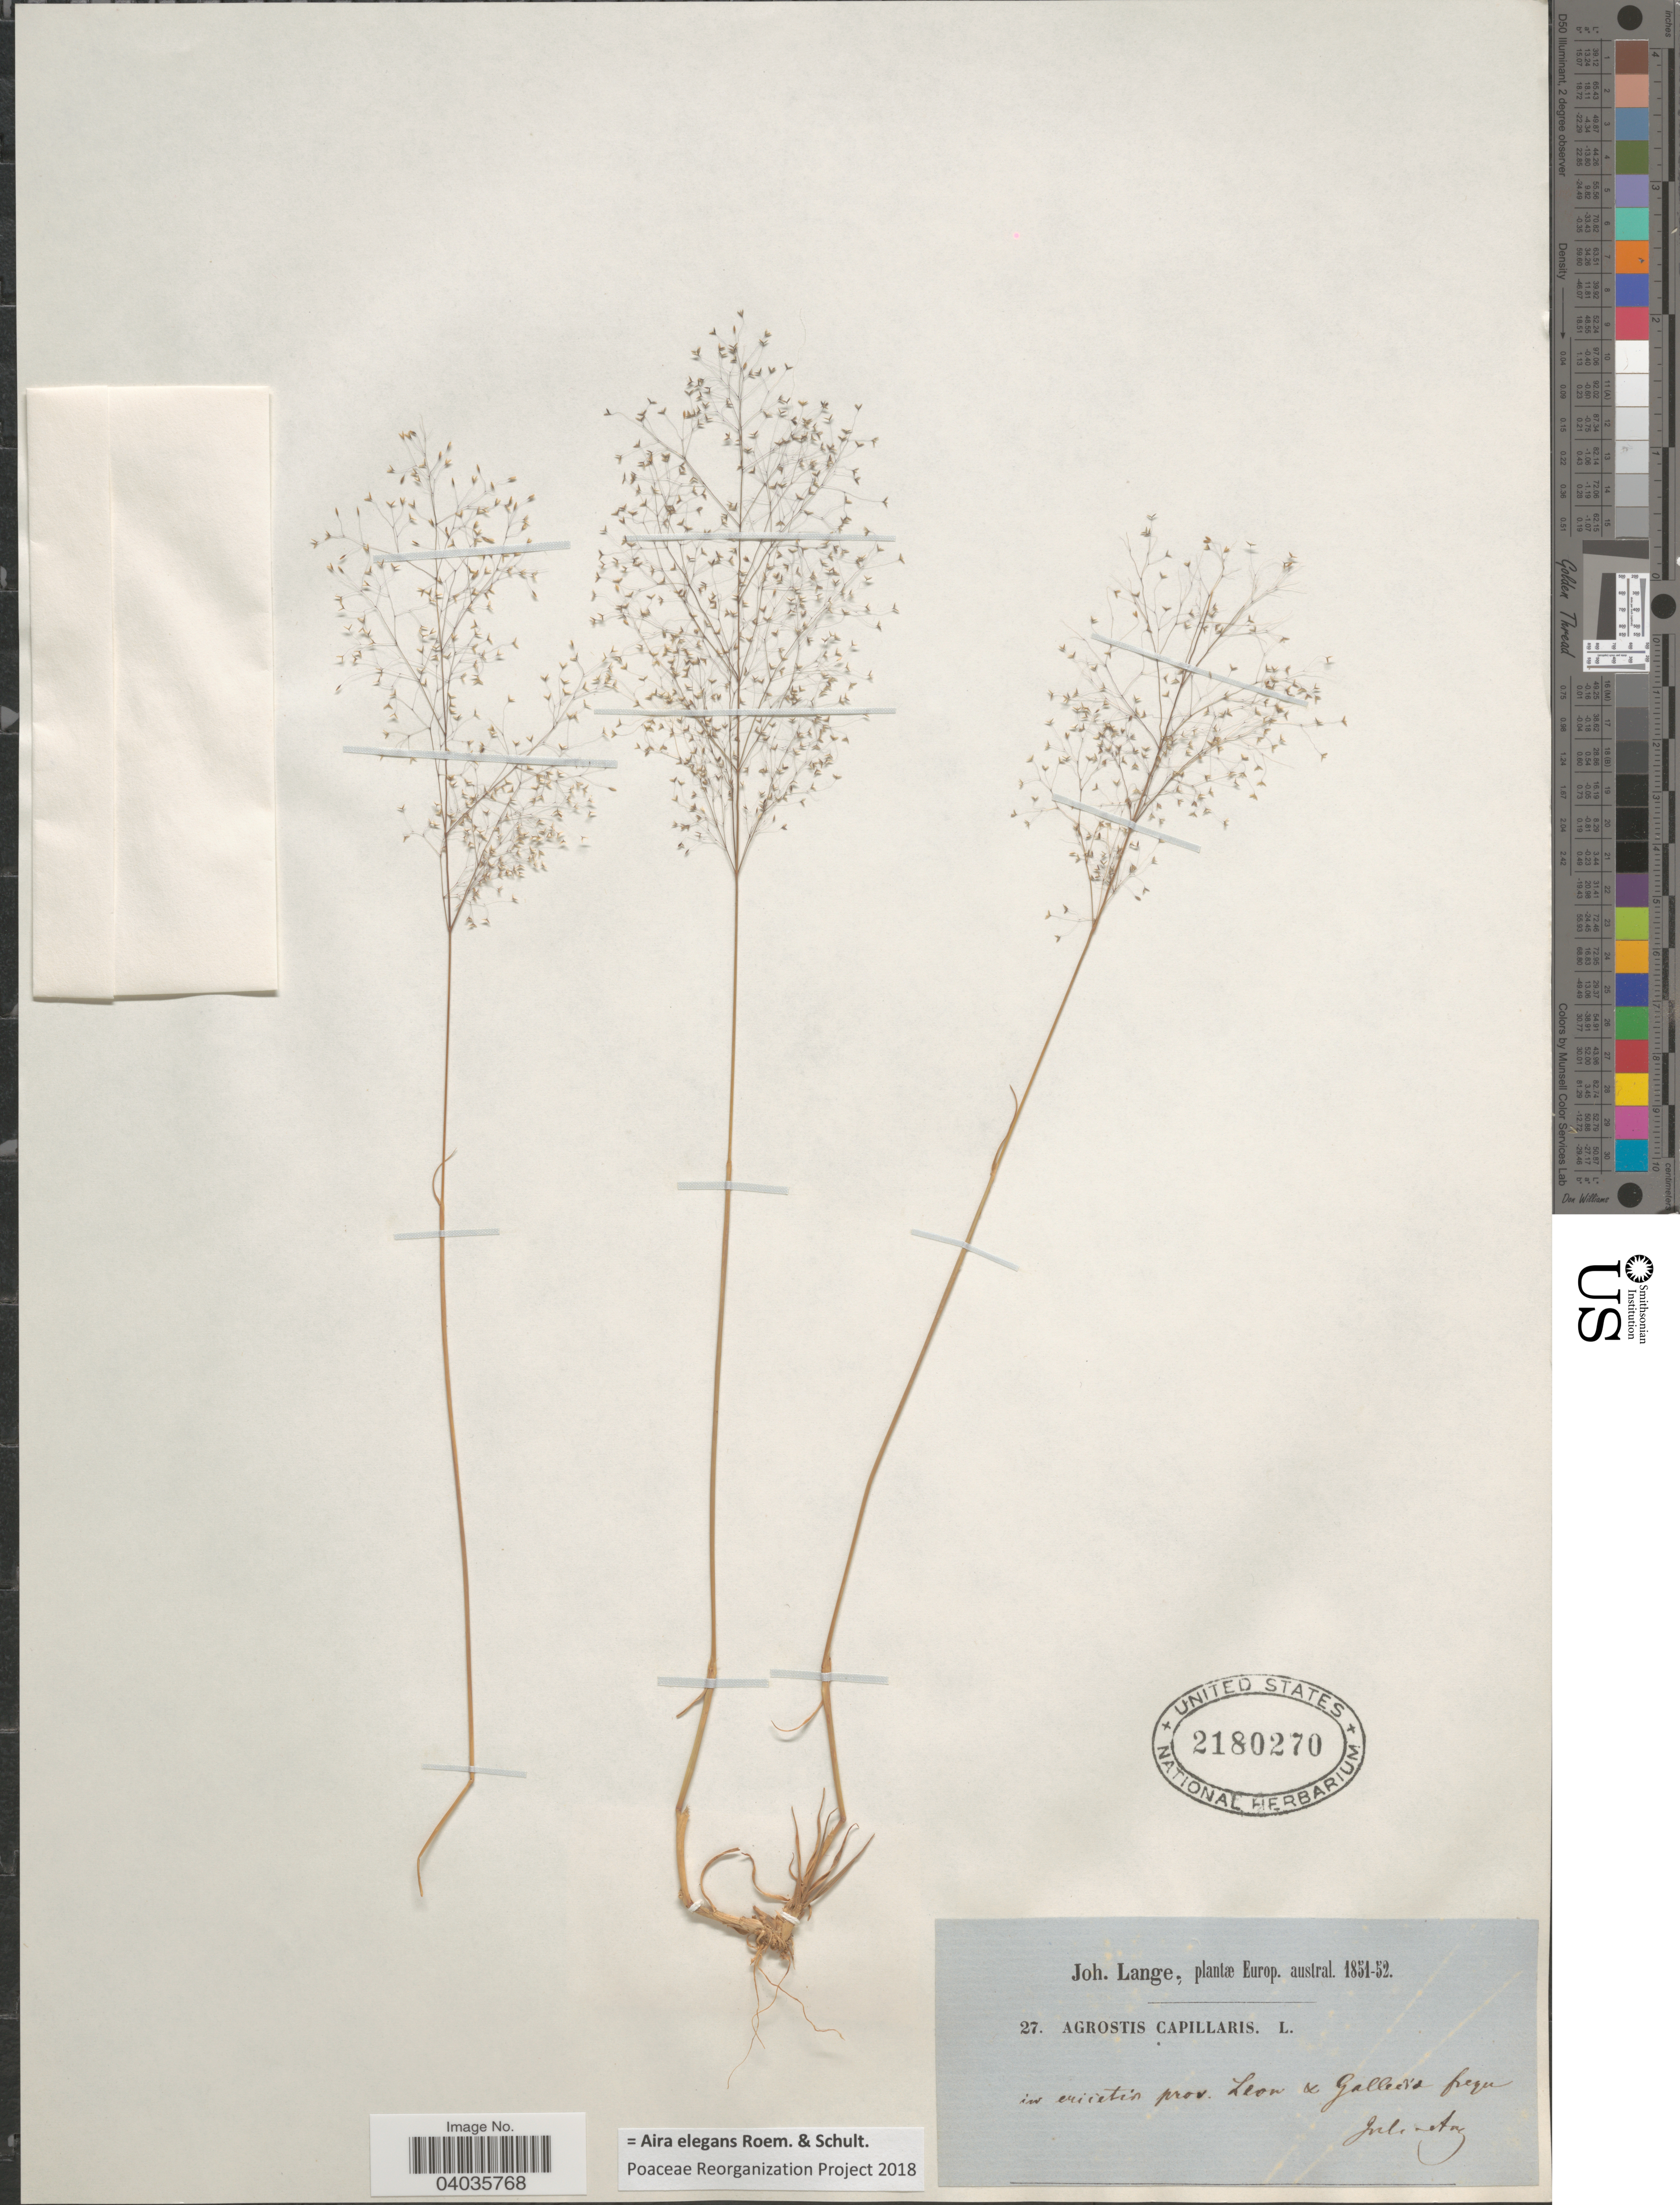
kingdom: Plantae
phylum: Tracheophyta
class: Liliopsida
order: Poales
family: Poaceae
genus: Aira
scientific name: Aira elegans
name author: L.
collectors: J. M. C. Lange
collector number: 27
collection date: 1851/1852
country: Spain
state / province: Castilla y León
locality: Europ. austral. In ericetis prov. Leon & Gallicia frequ.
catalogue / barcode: US 2180270